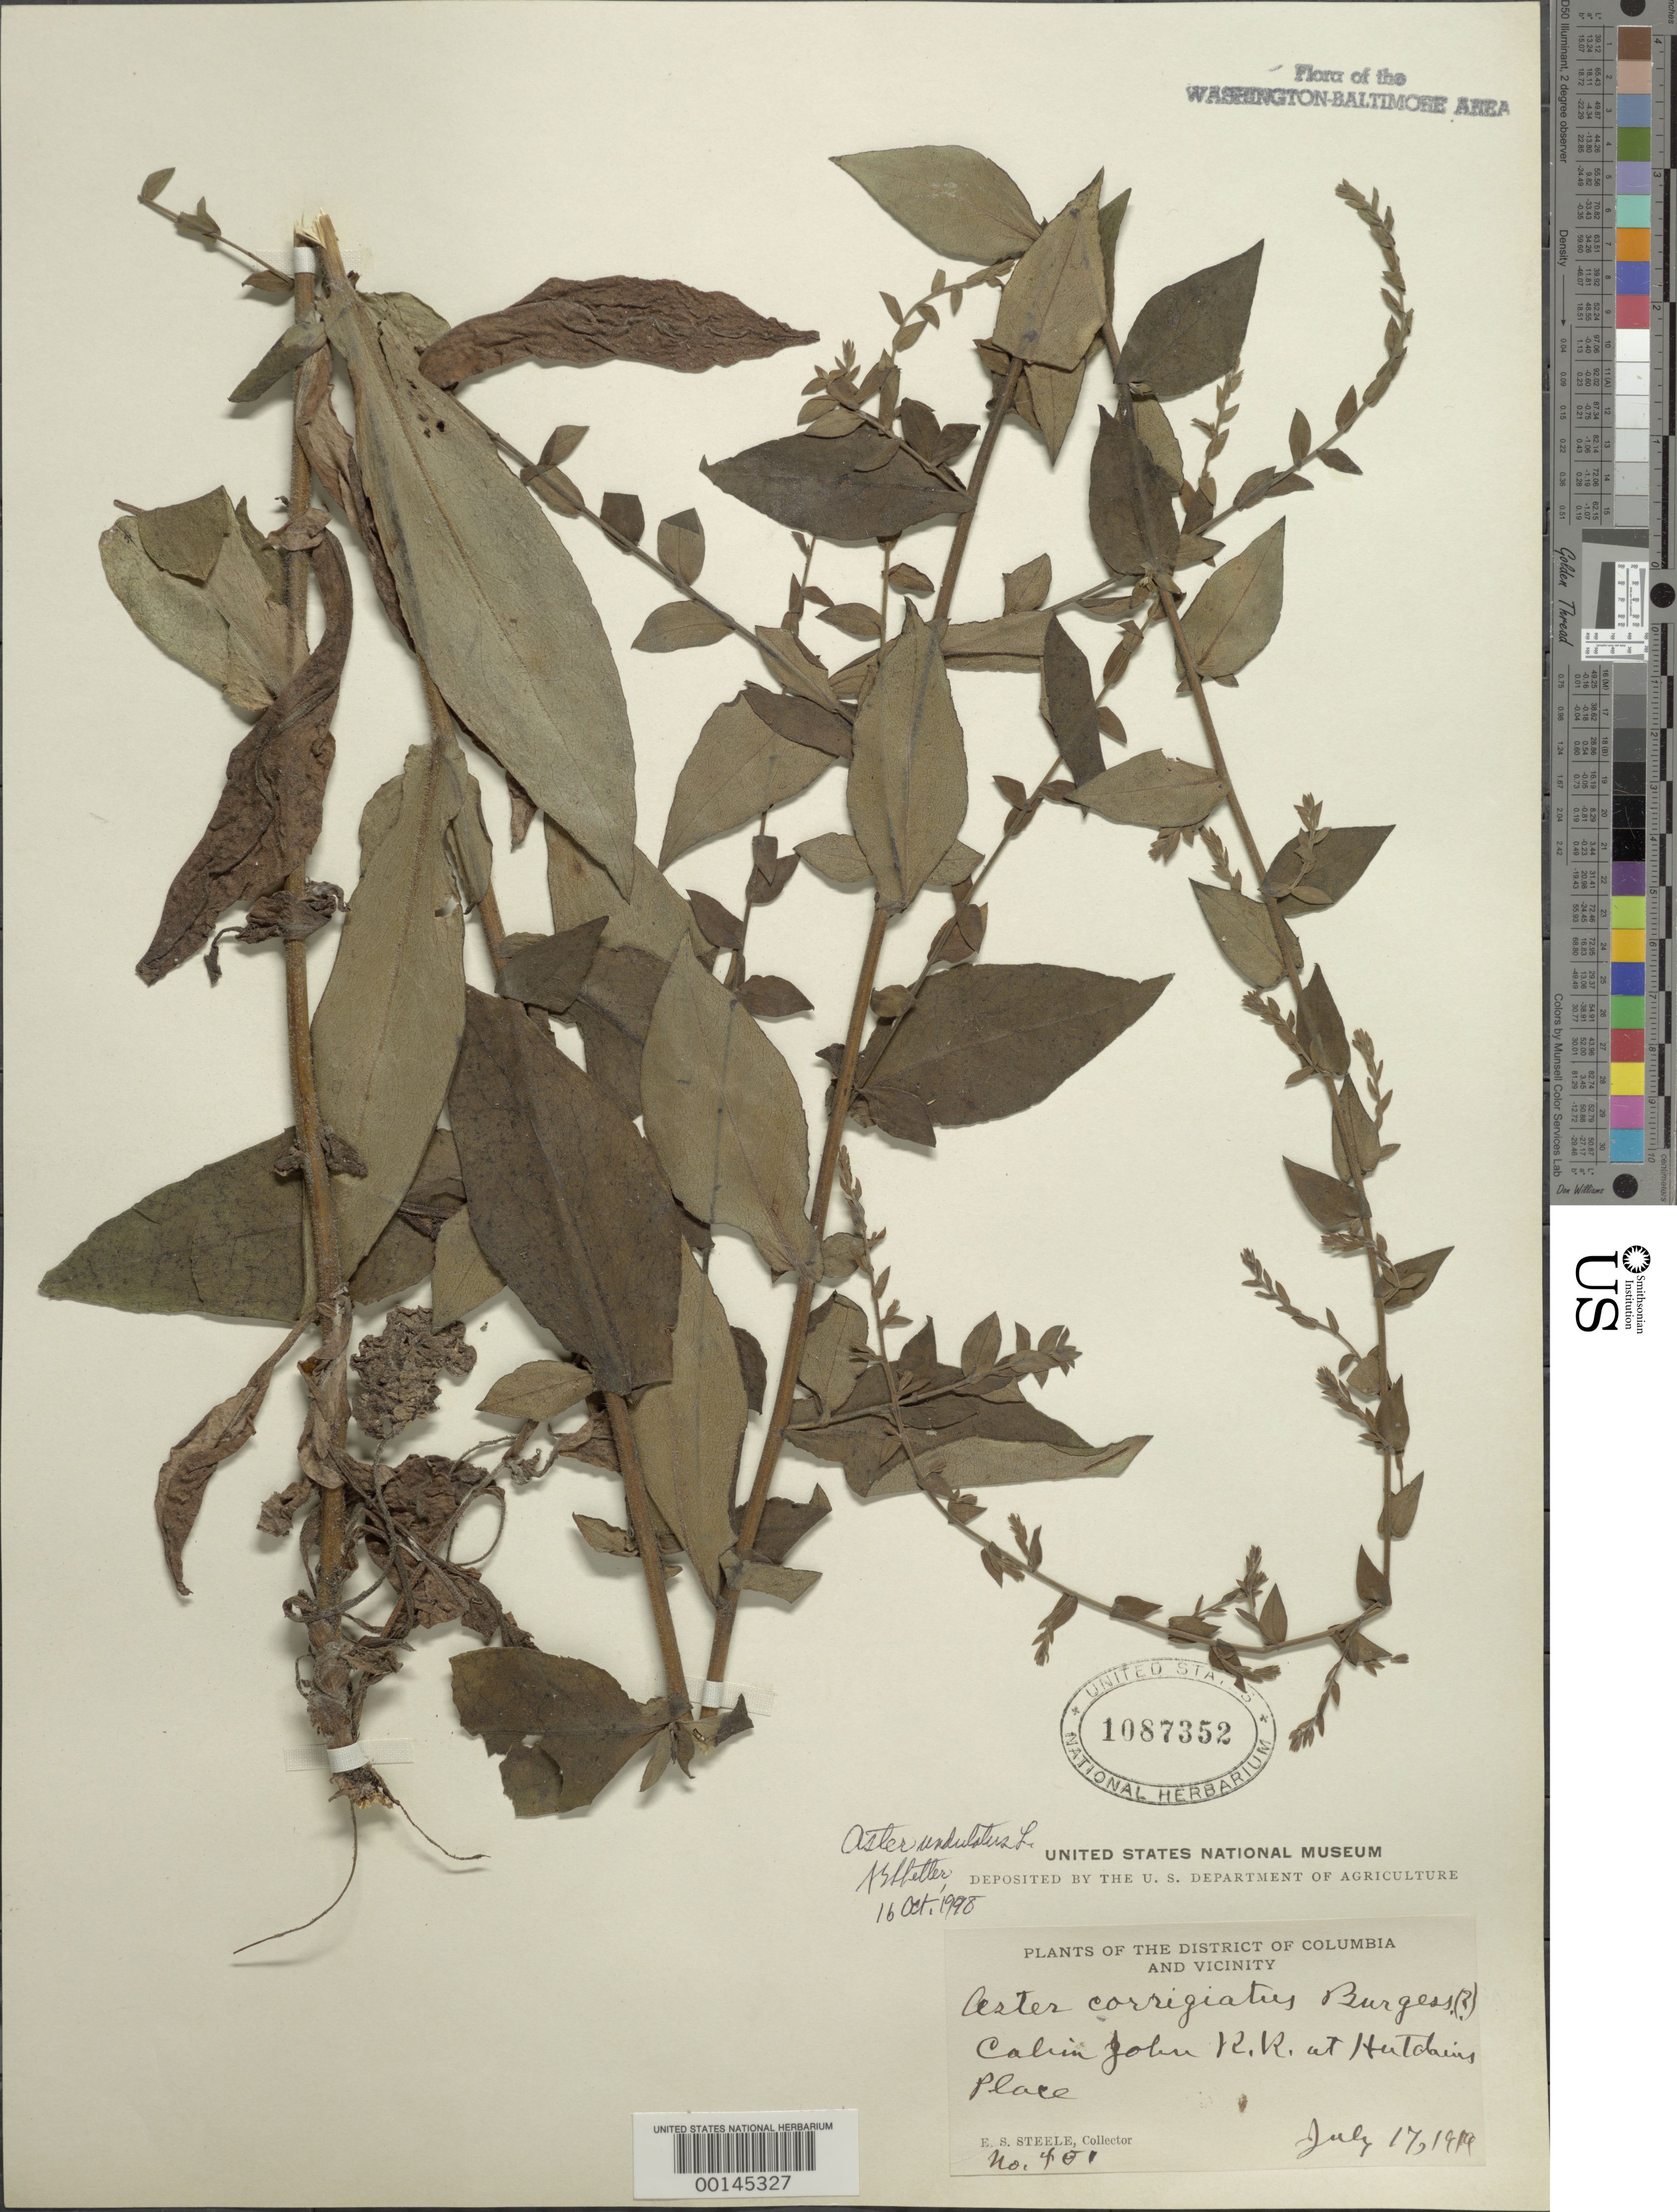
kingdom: Plantae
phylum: Tracheophyta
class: Magnoliopsida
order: Asterales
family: Asteraceae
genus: Symphyotrichum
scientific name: Symphyotrichum undulatum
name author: (L.) G.L. Nesom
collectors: E. Steele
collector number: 401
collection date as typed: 17 Jul 1919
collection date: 1919-07-17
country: United States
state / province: Maryland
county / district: Montgomery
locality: Cabin John Railroad C. & O. Canal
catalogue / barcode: US 1087352